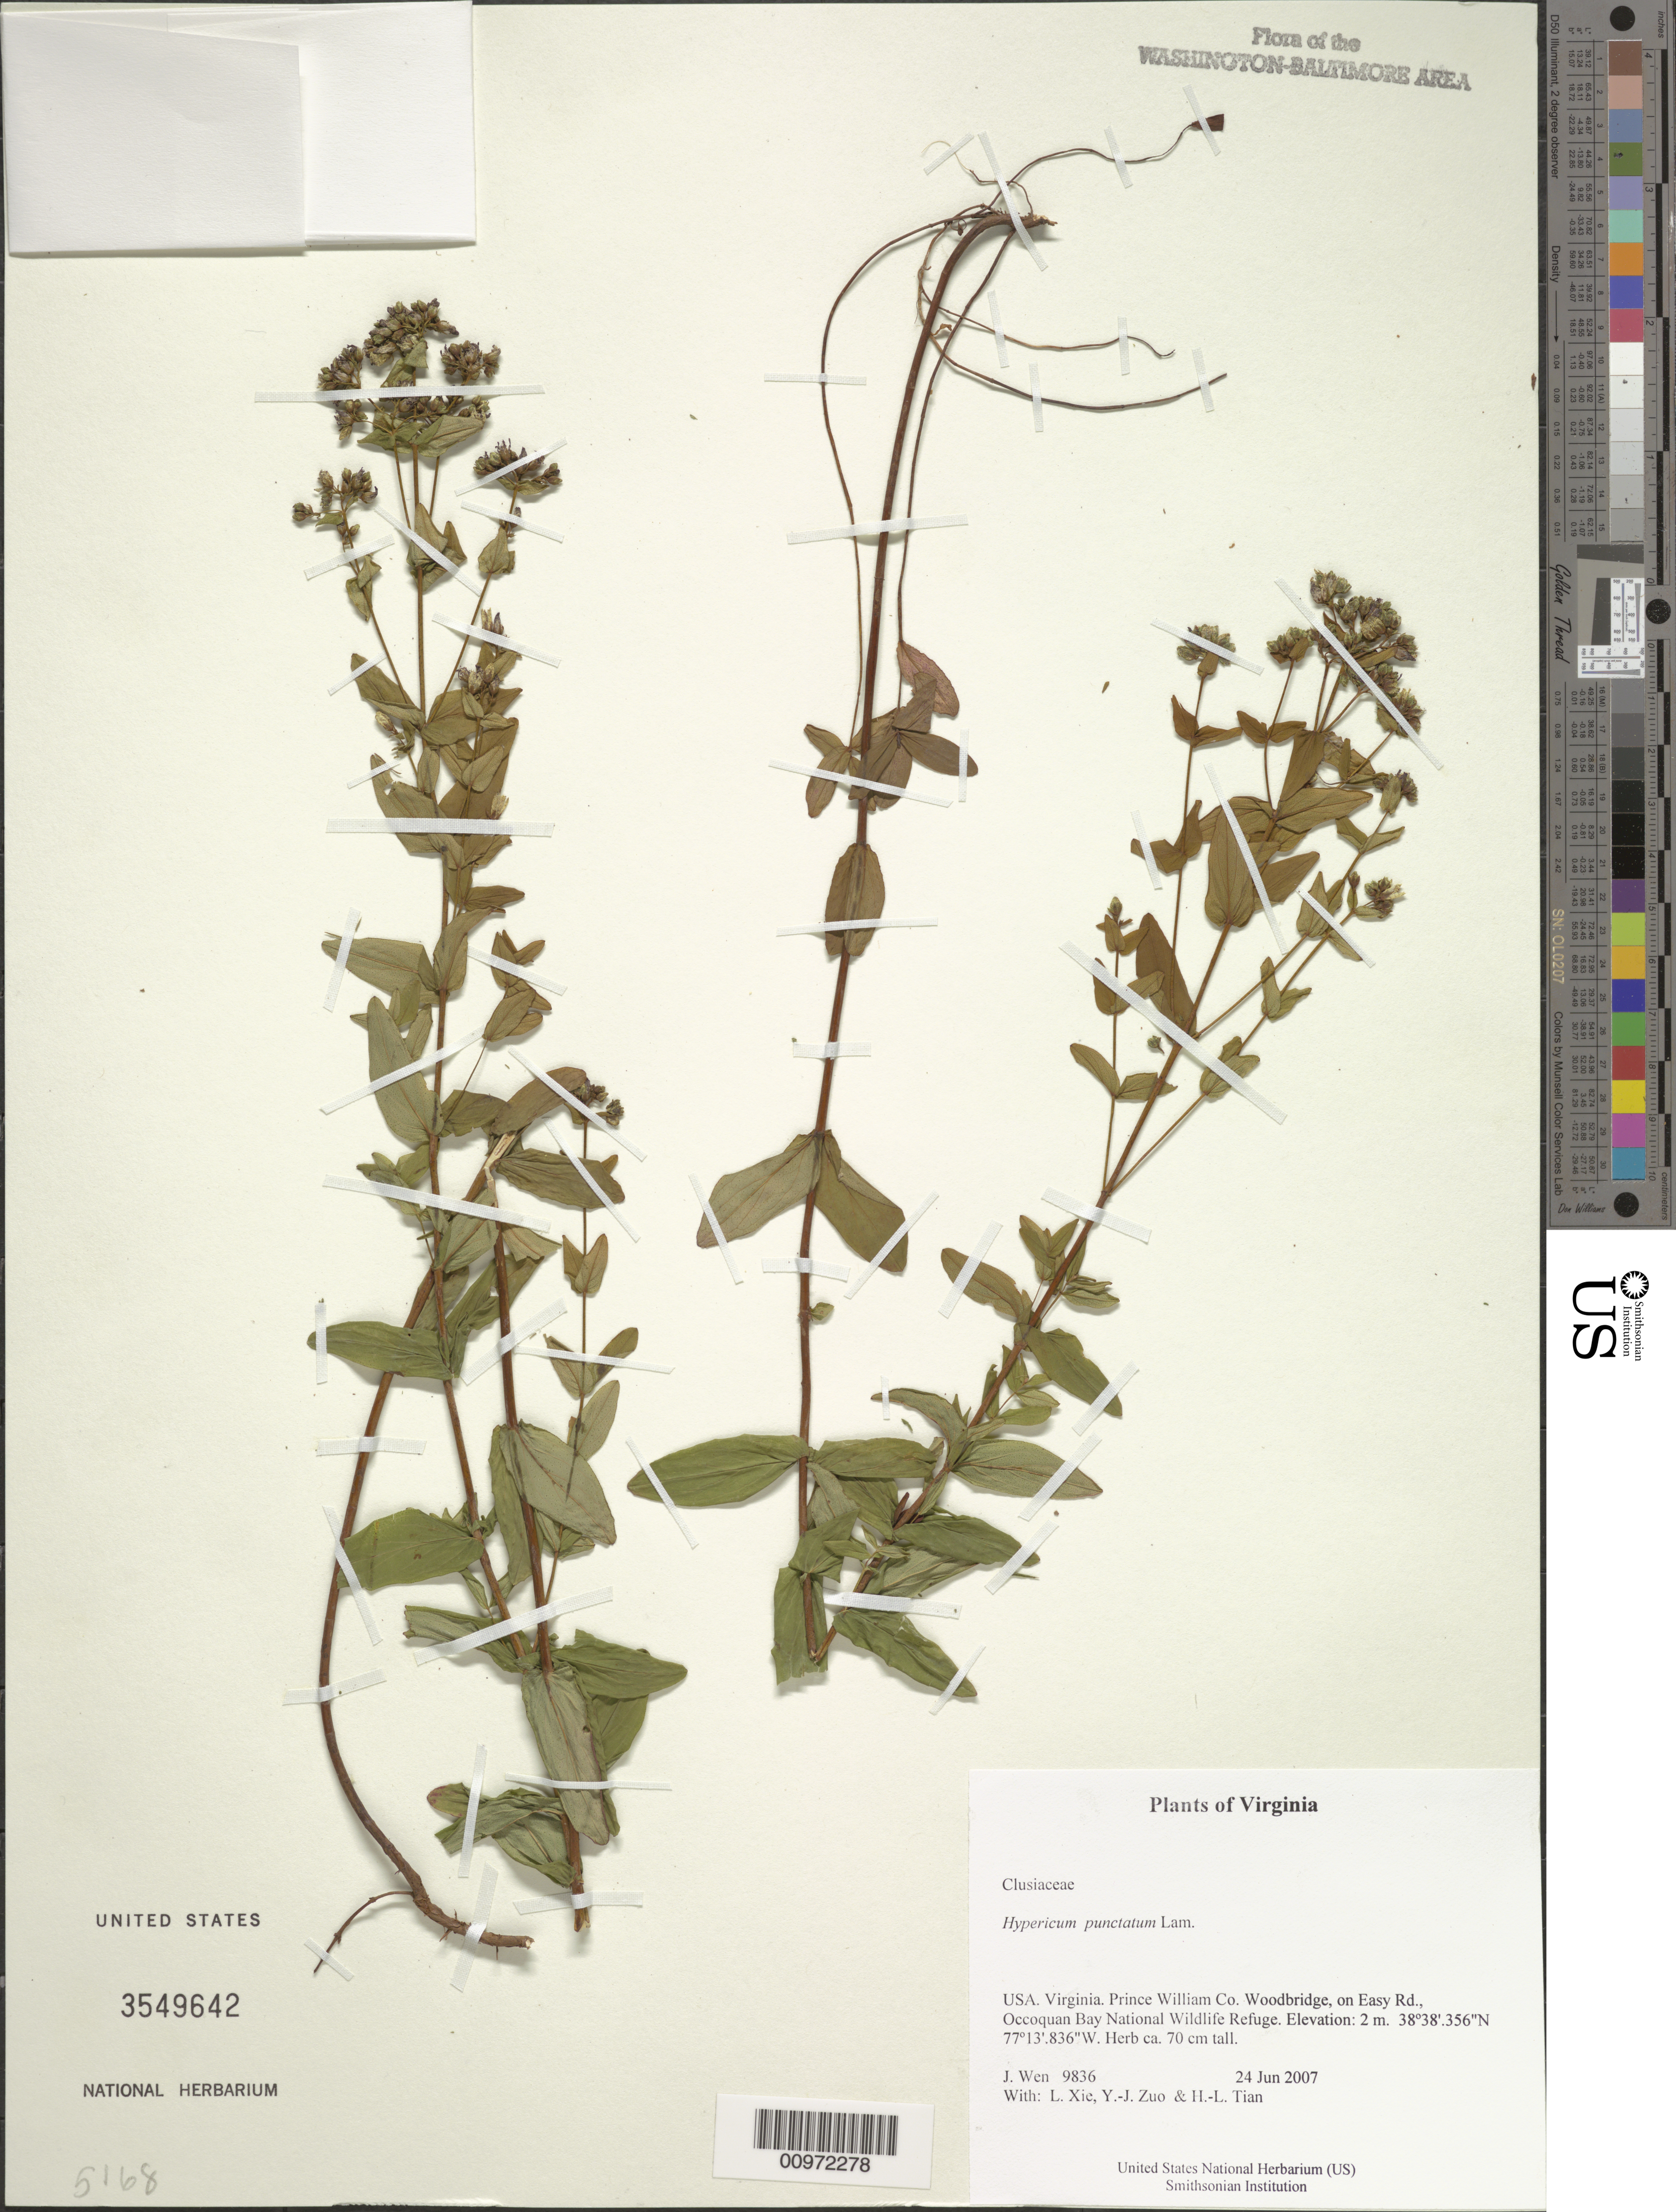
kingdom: Plantae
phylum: Tracheophyta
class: Magnoliopsida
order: Malpighiales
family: Hypericaceae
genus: Hypericum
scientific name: Hypericum punctatum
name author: Lam.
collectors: J. Wen, L. Xie, Y. Zuo & H. Tian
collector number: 9836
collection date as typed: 24 Jun 2007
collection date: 2007-06-24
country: United States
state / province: Virginia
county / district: Prince William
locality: Woodbridge, on Easy Rd., Occoquan Bay National Wildlife Refuge.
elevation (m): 2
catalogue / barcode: US 3549642